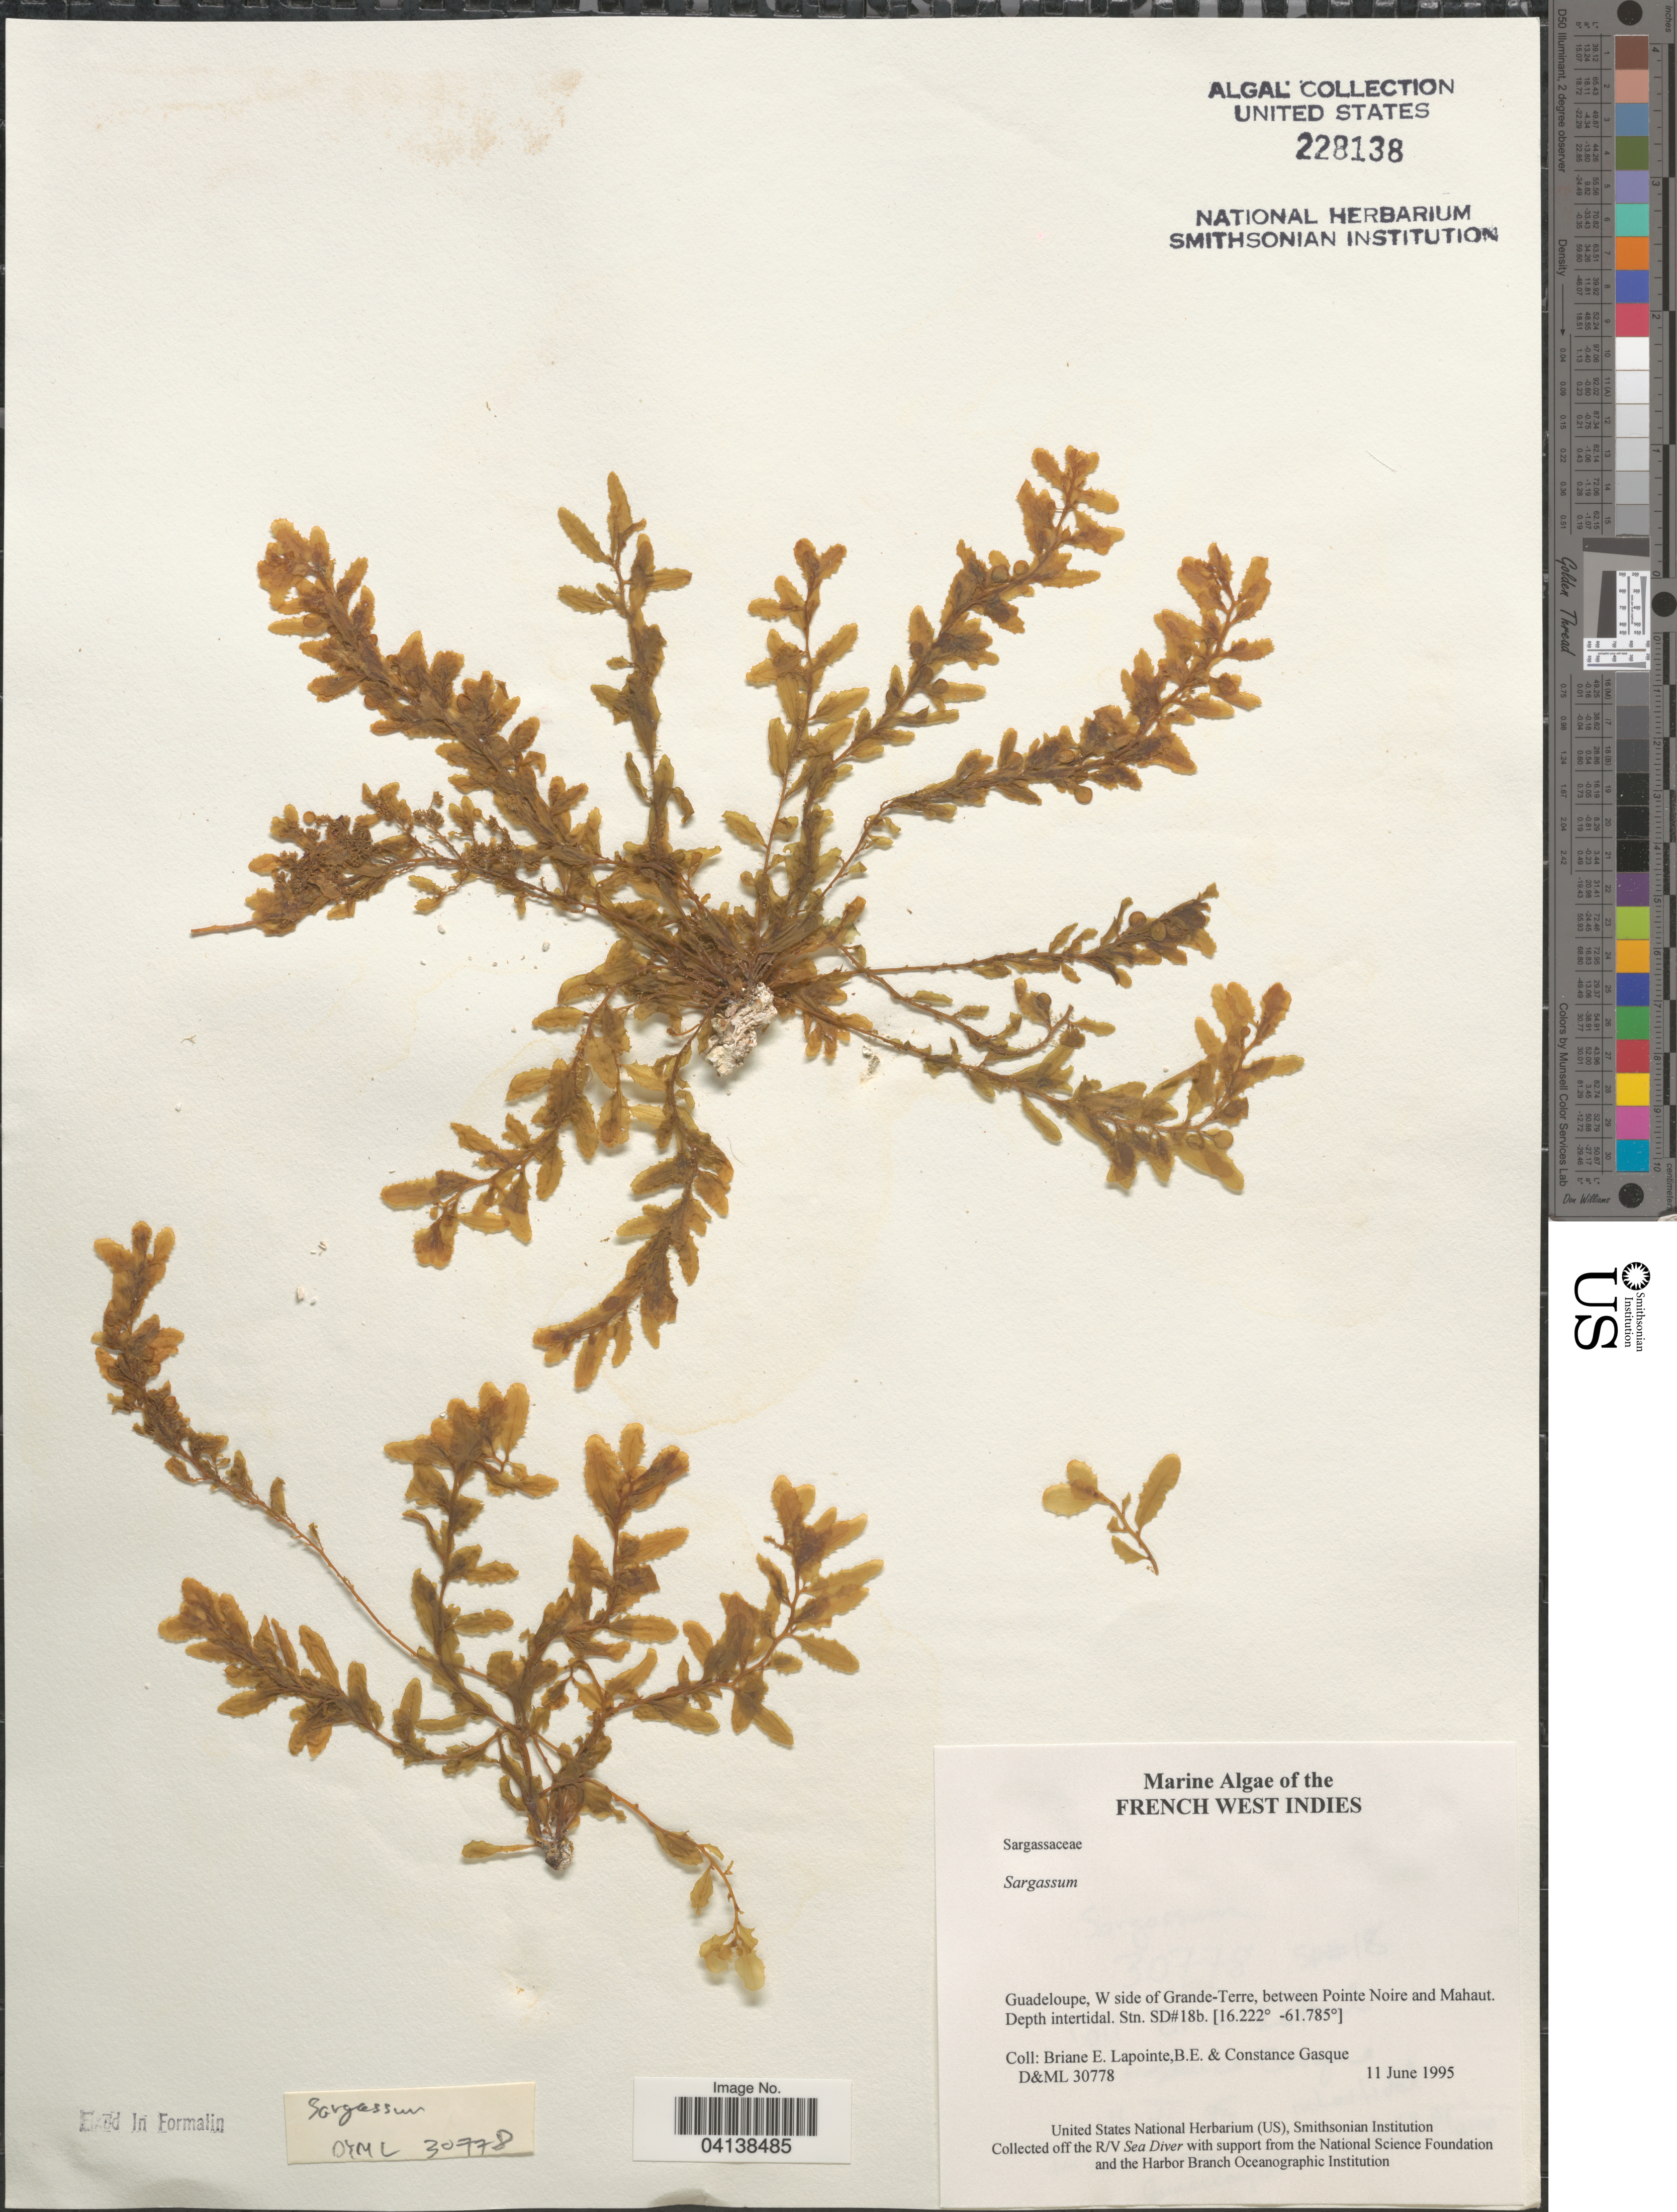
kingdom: Chromista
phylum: Ochrophyta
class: Phaeophyceae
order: Fucales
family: Sargassaceae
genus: Sargassum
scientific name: Sargassum sp.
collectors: B. Lapointe, B. Gasque & C. Gasque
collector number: D&ML 30778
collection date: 1995-06-11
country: Guadeloupe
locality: French West Indies. W side of Grande-Terre between Pointe Noire and Mahaut. Stn. SD#18b.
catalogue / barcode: US 228138